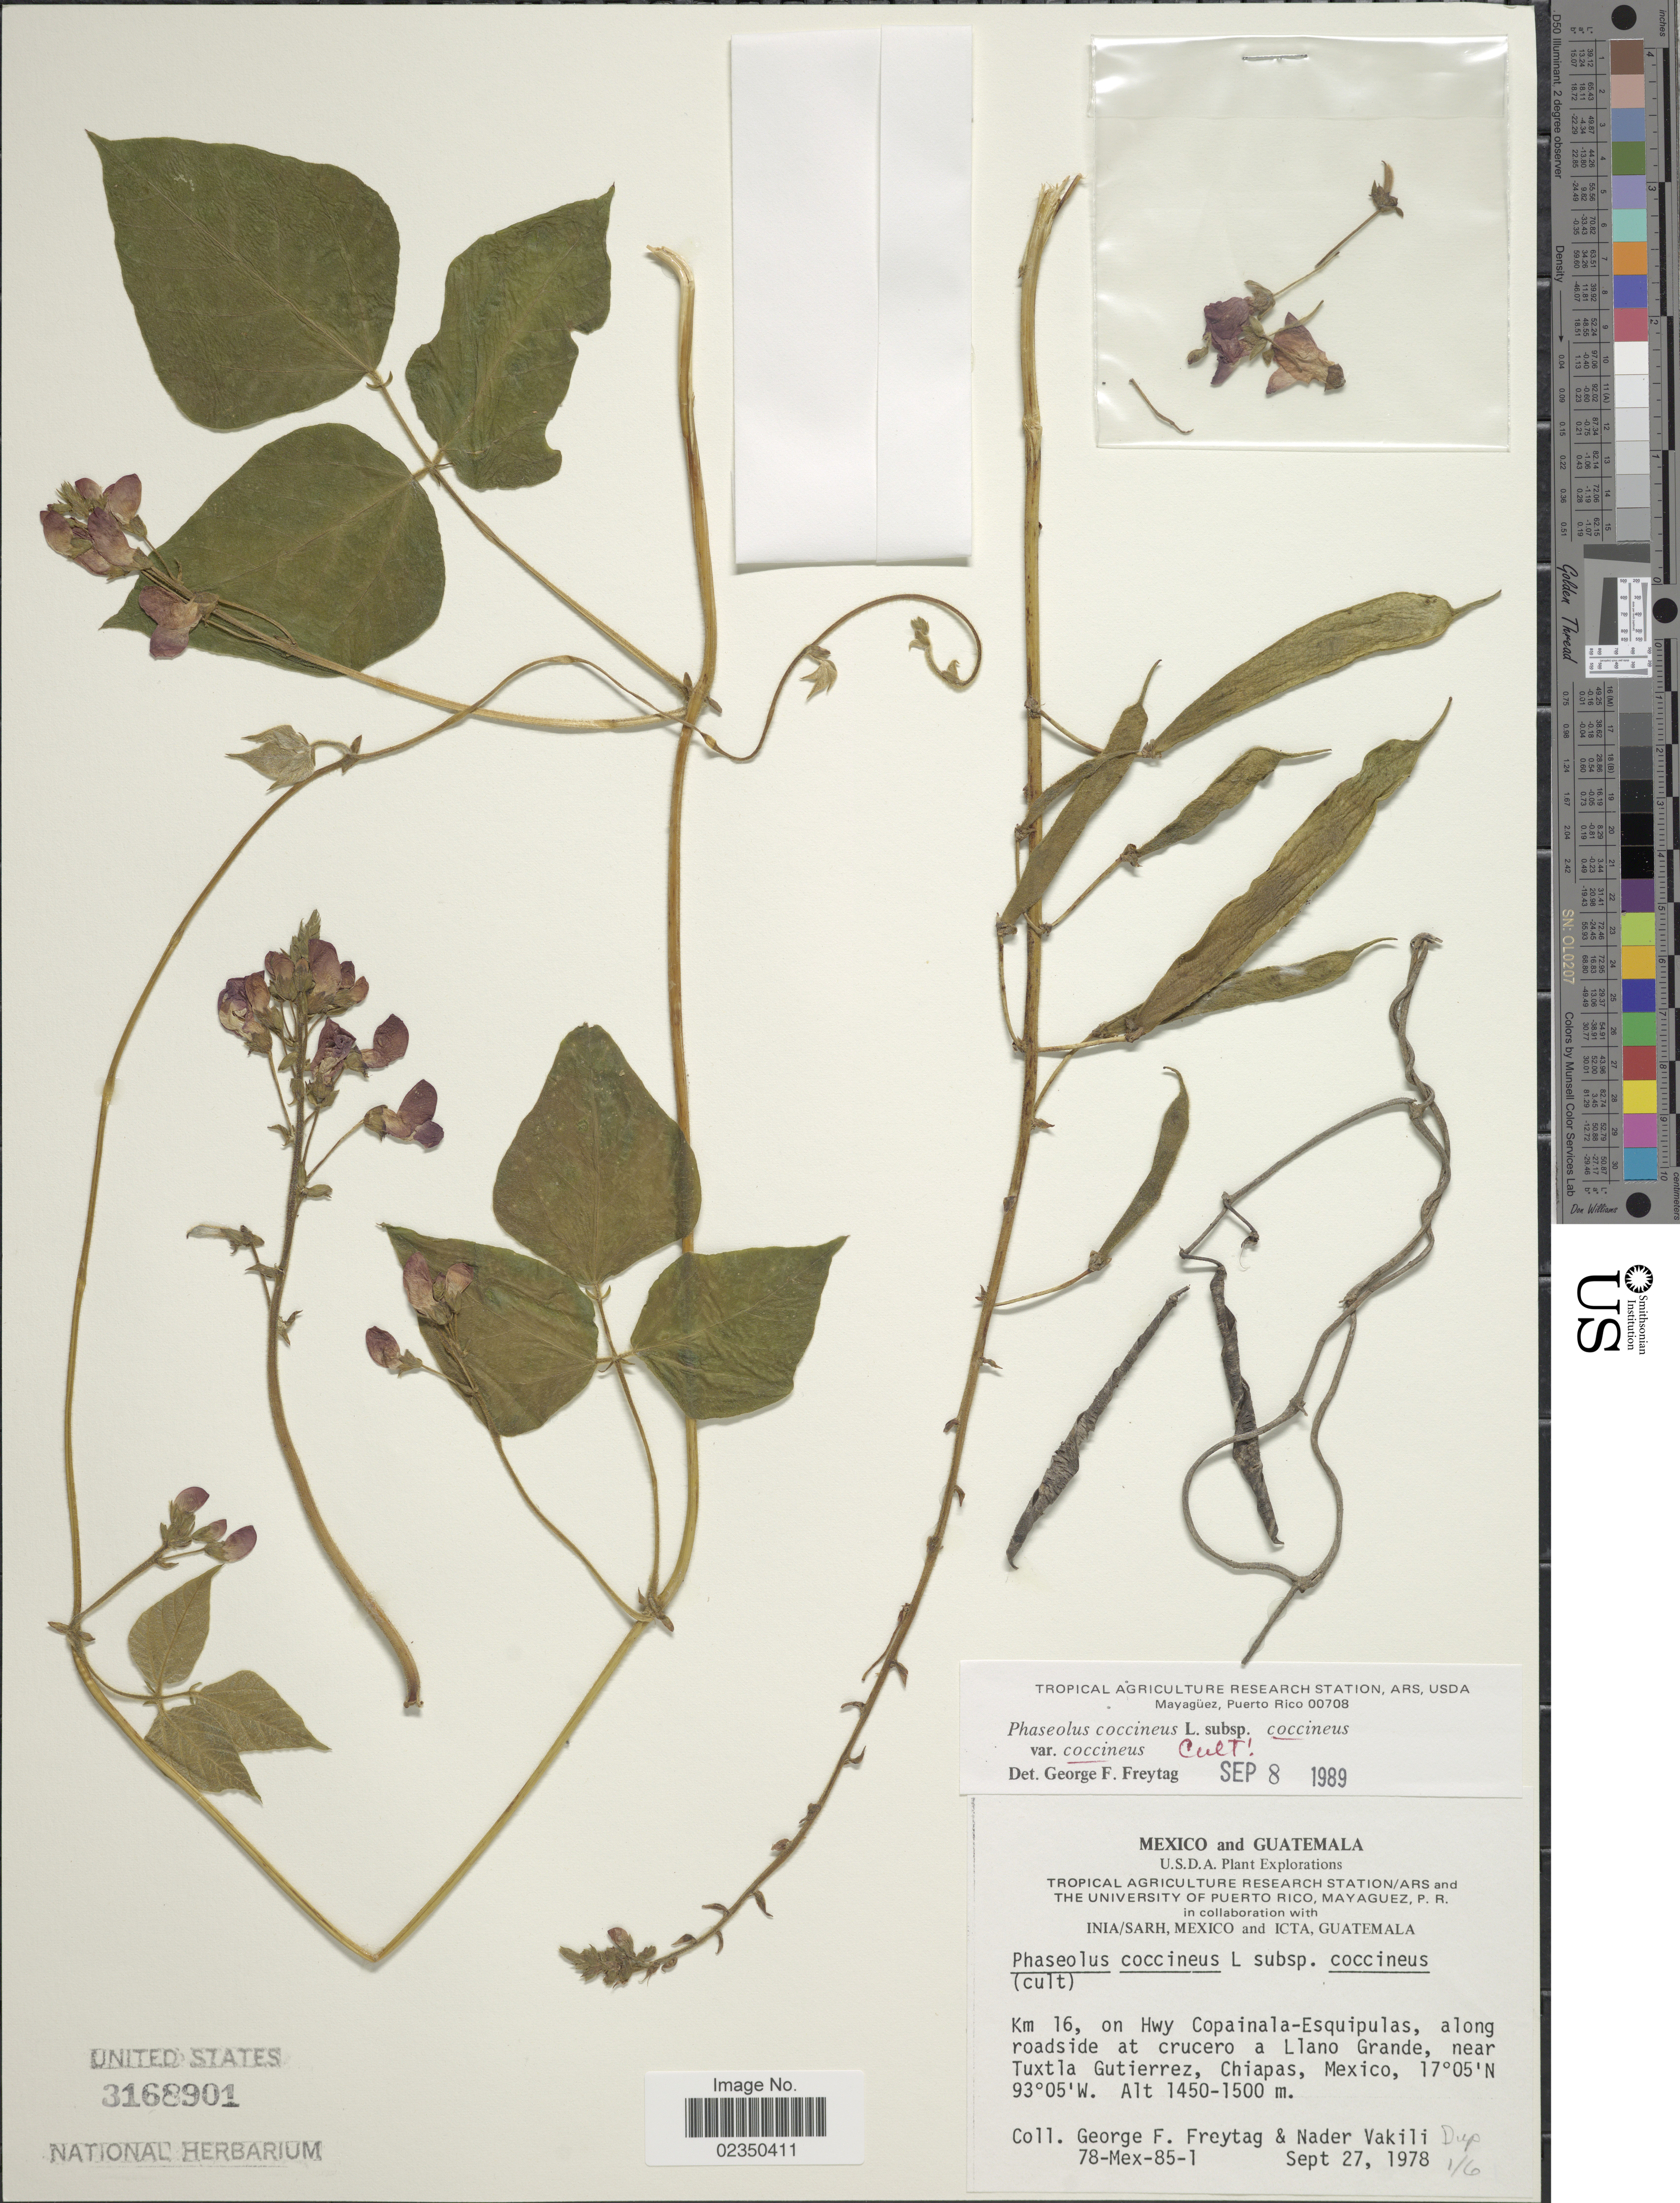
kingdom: Plantae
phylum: Tracheophyta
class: Magnoliopsida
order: Fabales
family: Fabaceae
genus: Phaseolus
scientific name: Phaseolus coccineus var. coccineus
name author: L.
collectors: G. F. Freytag & N. Vakili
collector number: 78-Mex-85-1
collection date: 1978-09-27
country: Mexico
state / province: Chiapas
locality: Km 16, on Hwy Copainala-Esquipulas, along roadside at crucero a Llano Grande, near Tuxtla Gutierrez.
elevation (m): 1450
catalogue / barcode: US 3168901